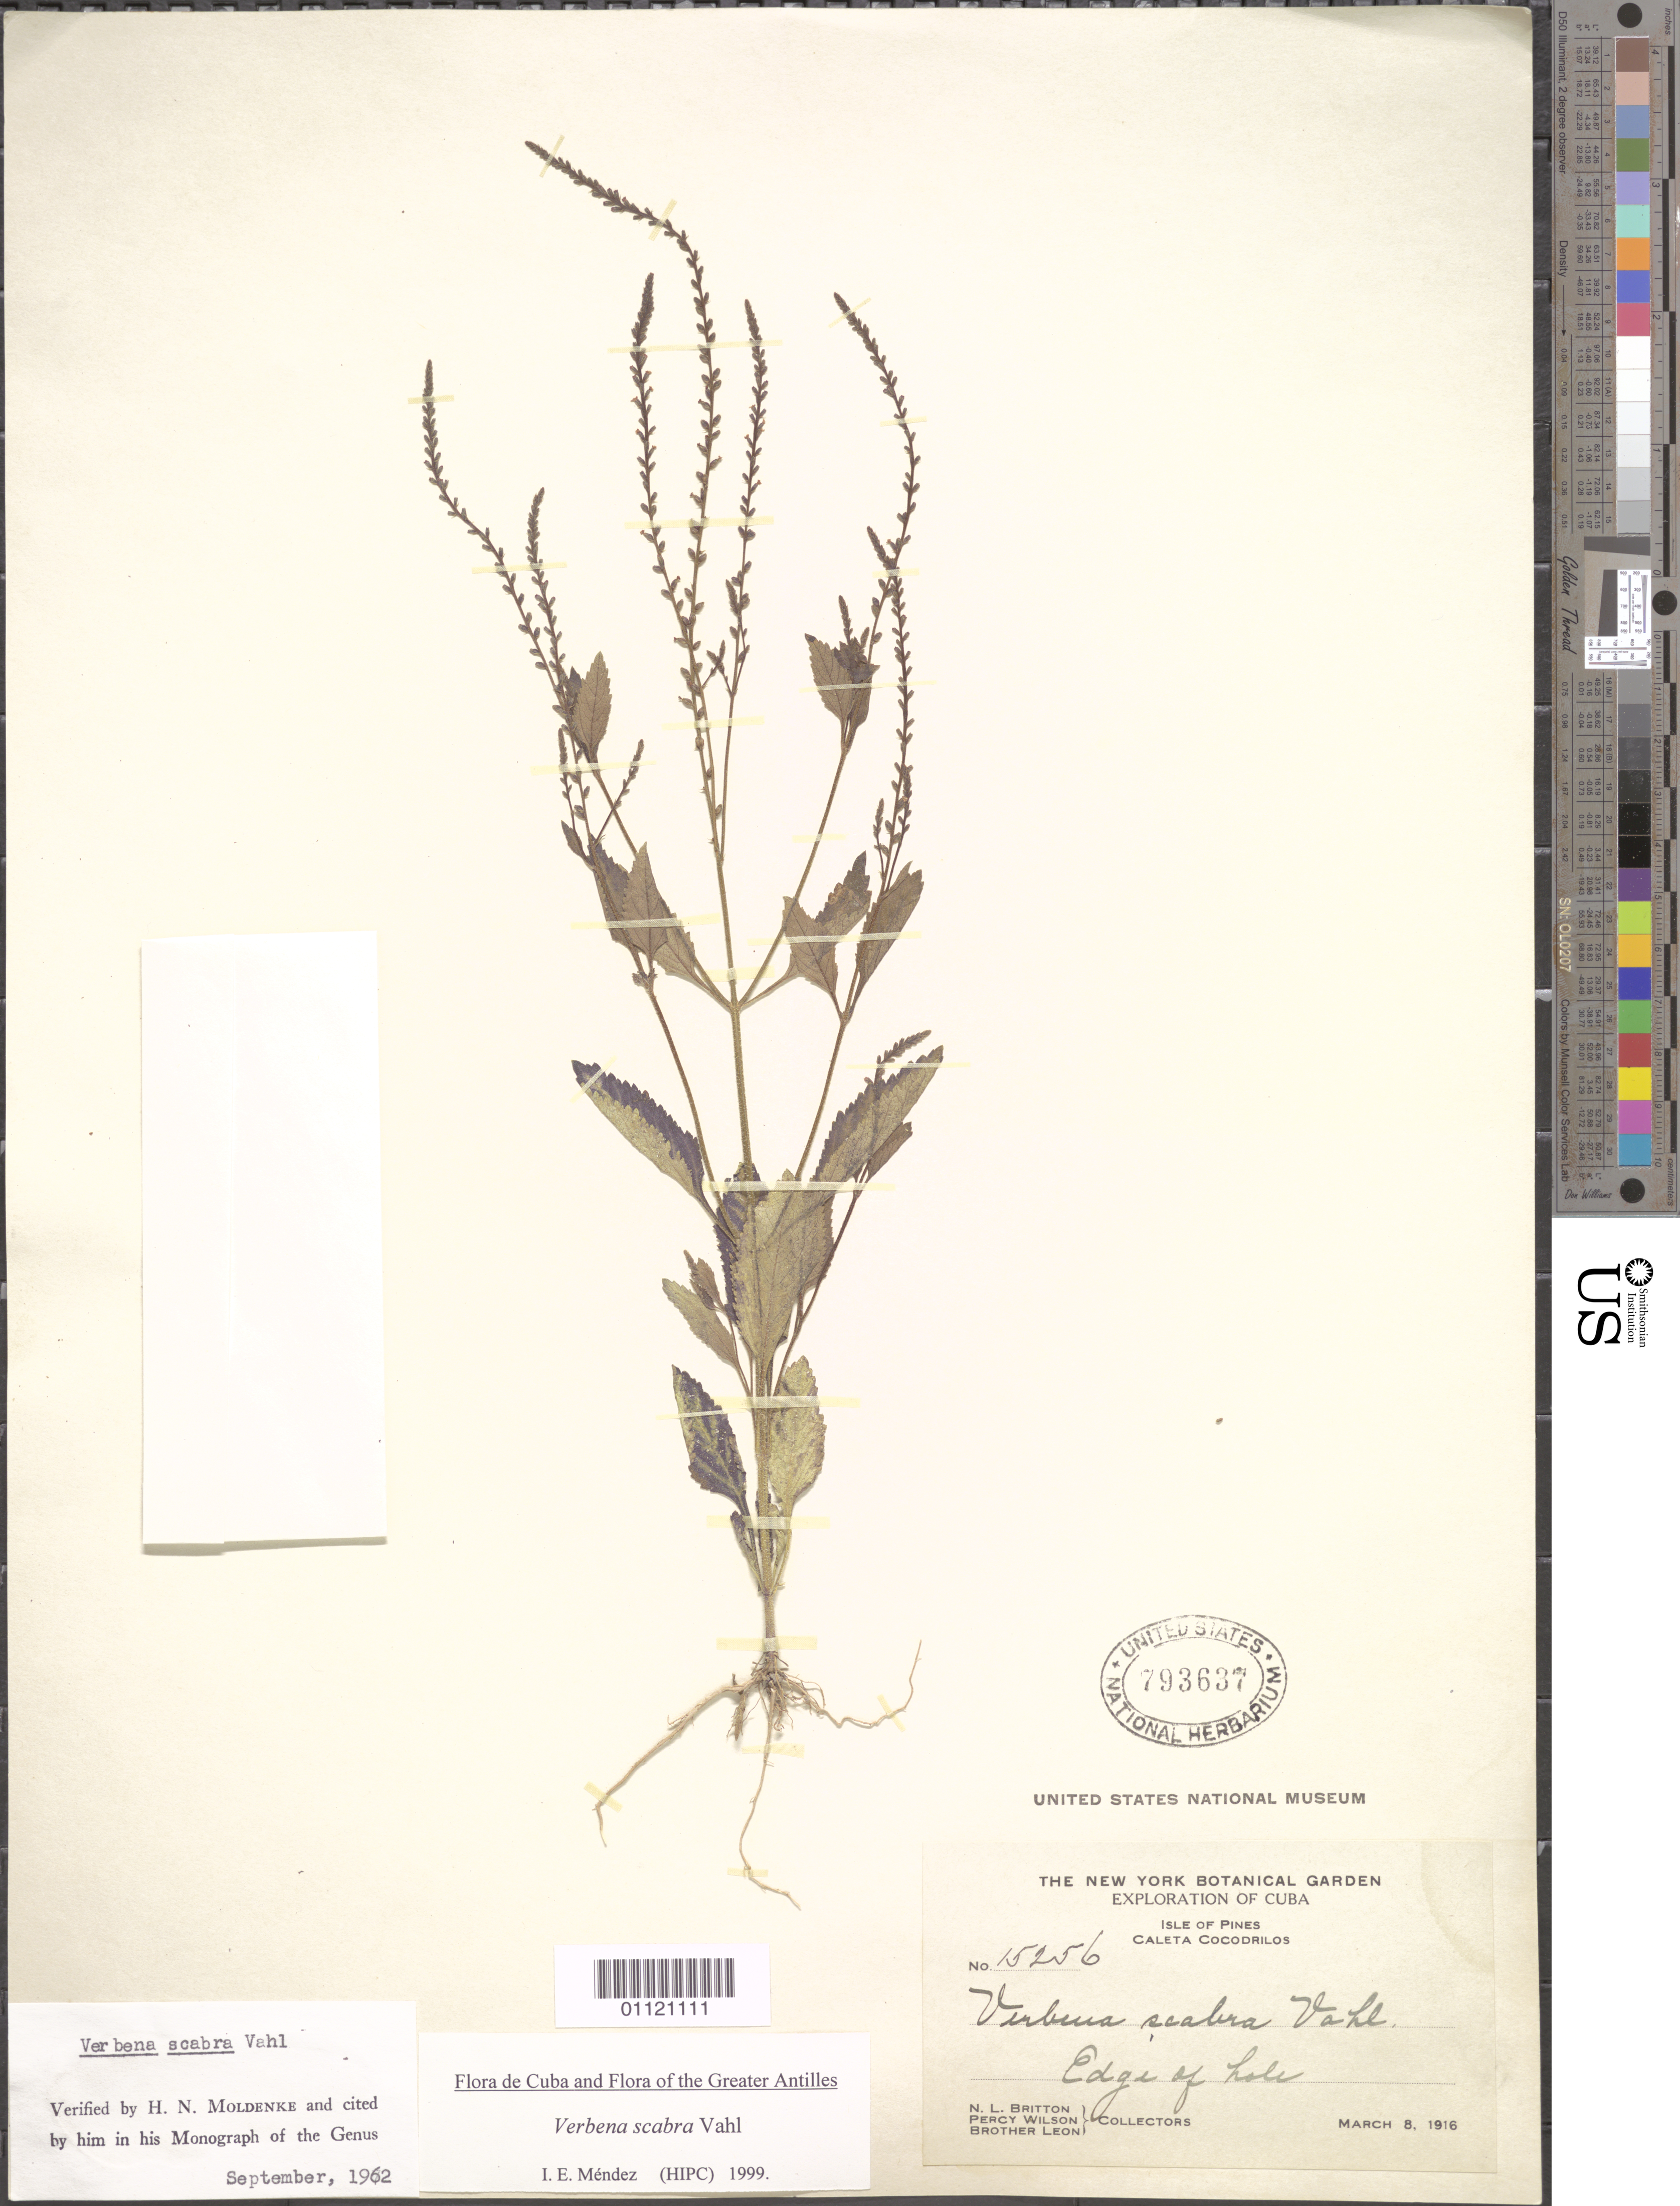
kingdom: Plantae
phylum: Tracheophyta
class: Magnoliopsida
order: Lamiales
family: Verbenaceae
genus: Verbena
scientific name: Verbena scabra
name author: Vahl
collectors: N. Britton, P. Wilson & Bro. León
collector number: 15256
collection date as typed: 08 Mar 1916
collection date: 1916-03-08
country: Cuba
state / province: Isla de La Juventud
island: Isla de la Juventud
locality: Isle of Pines, Caleta Cocodrilos: Edge of hole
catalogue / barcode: US 793637